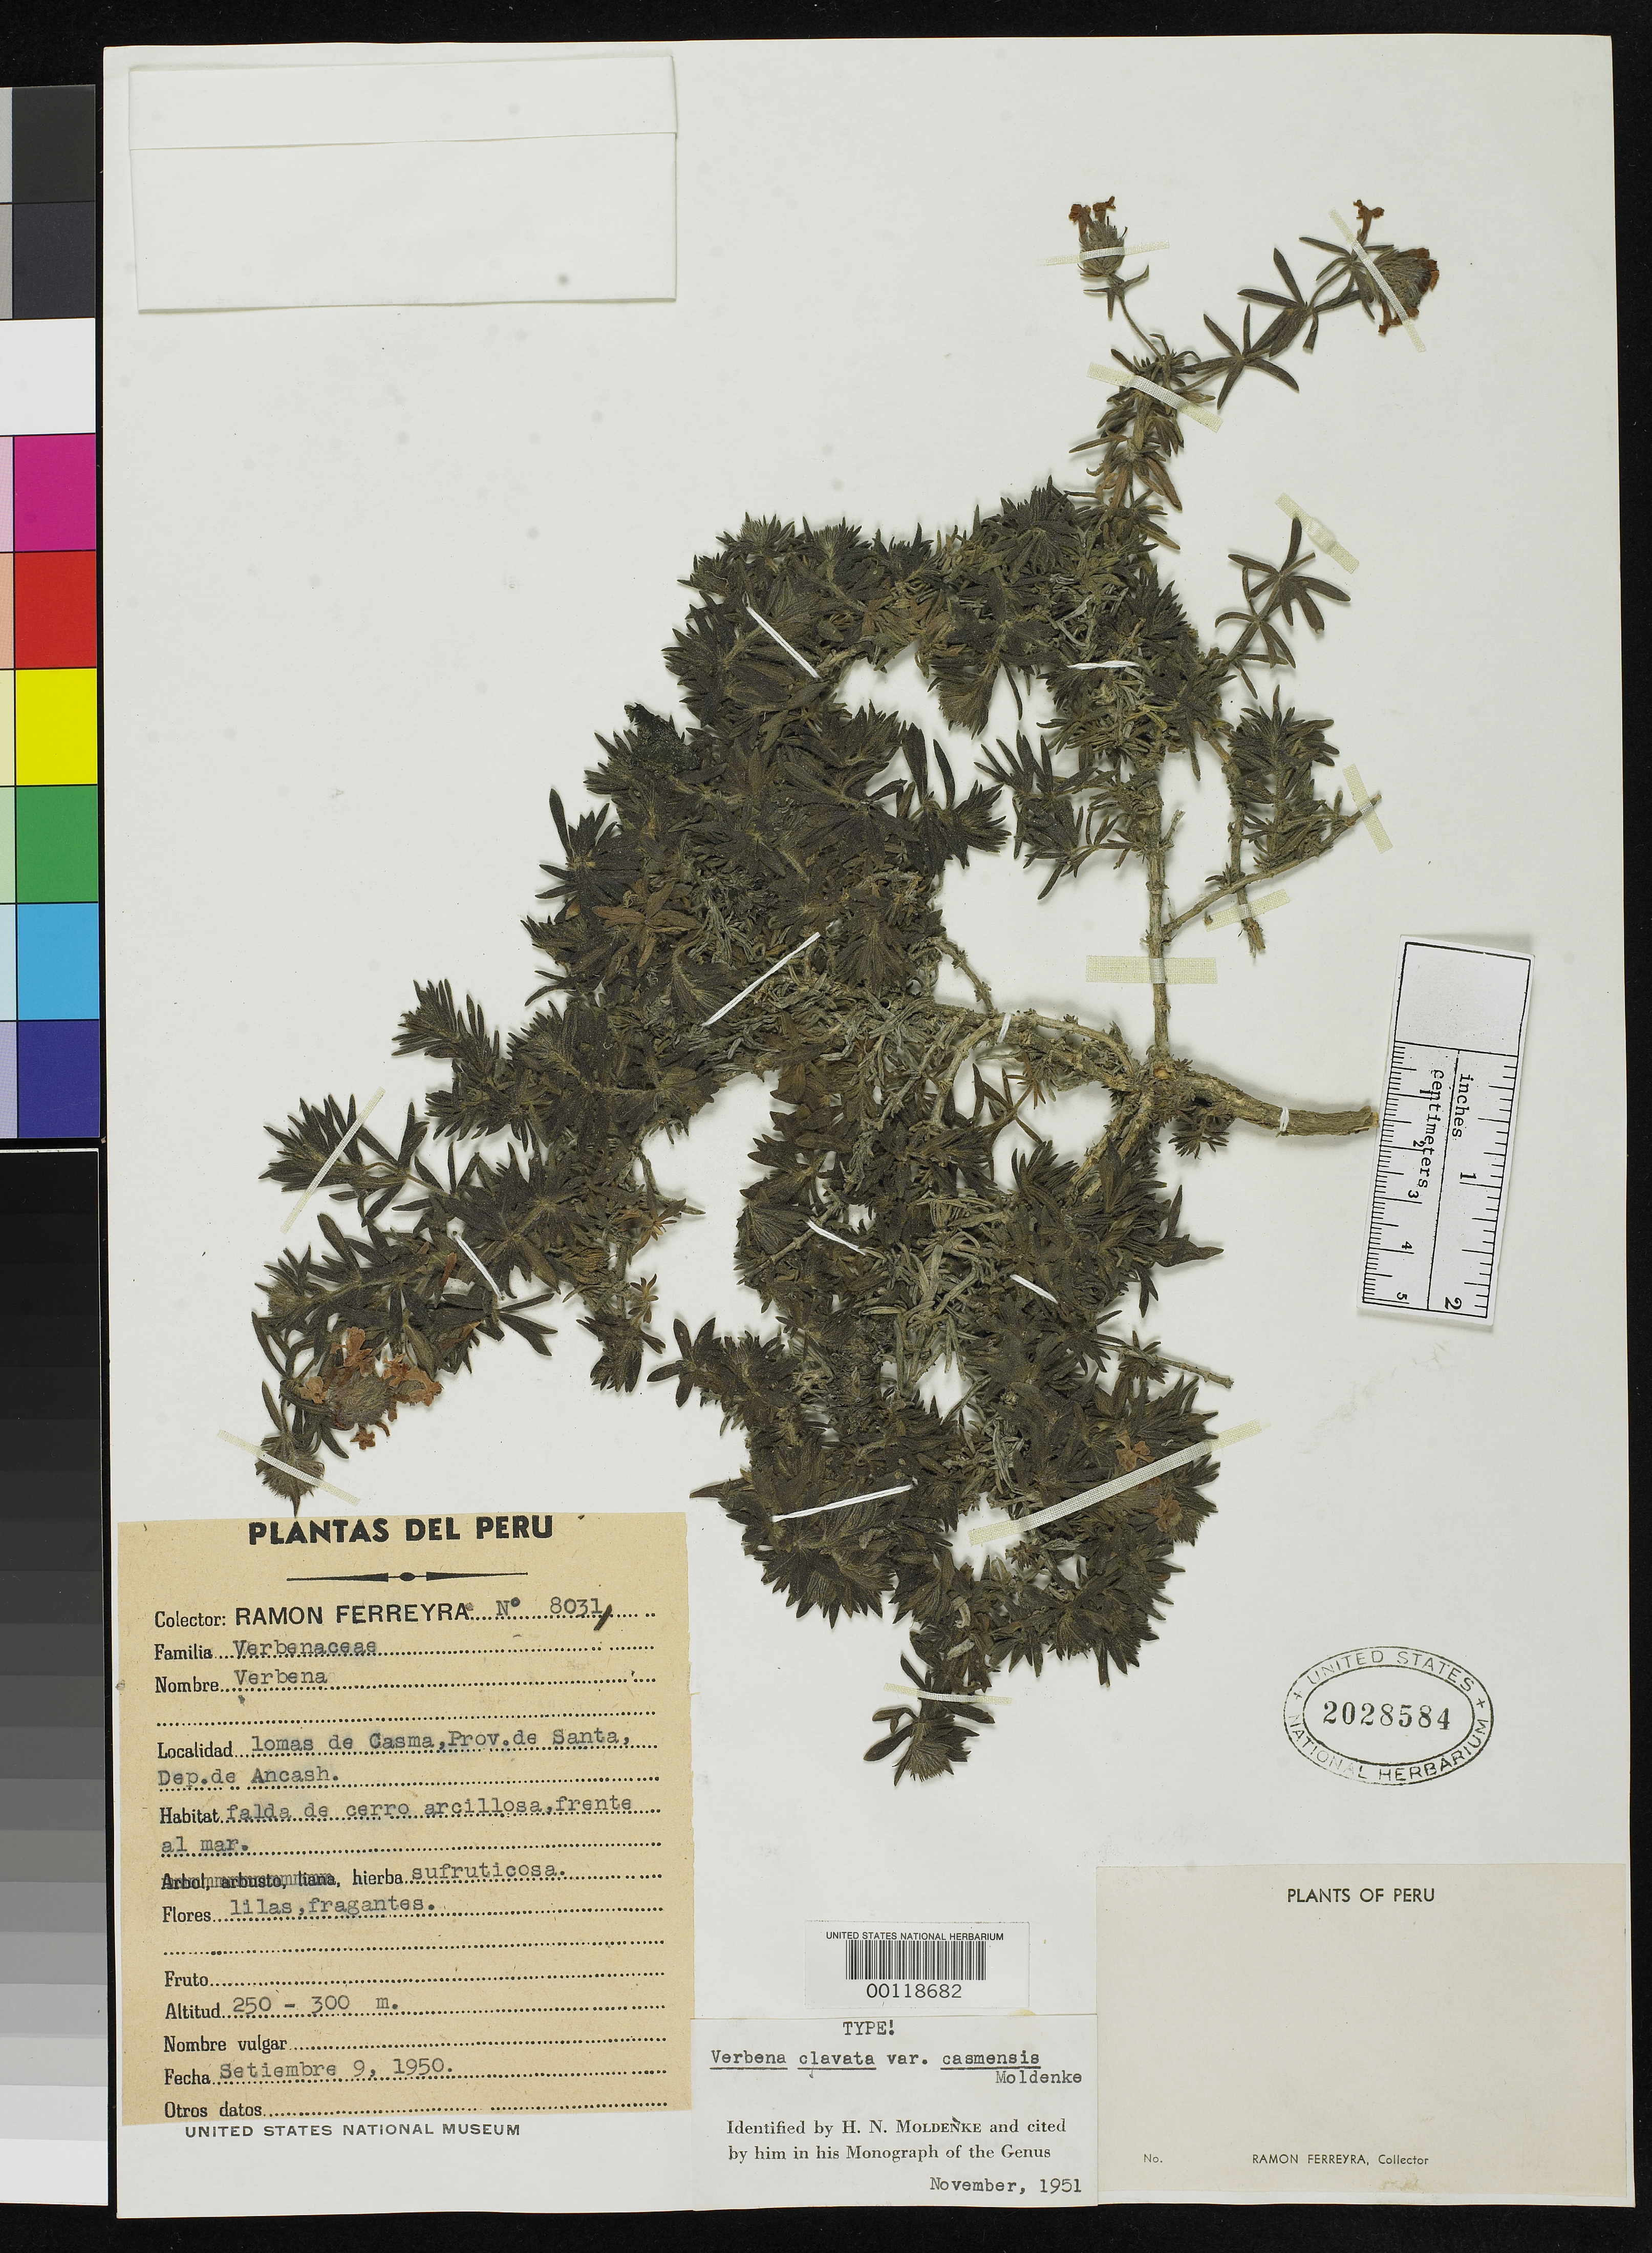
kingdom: Plantae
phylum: Tracheophyta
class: Magnoliopsida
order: Lamiales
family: Verbenaceae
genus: Verbena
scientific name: Verbena clavata var. casmensis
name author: Moldenke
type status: Holotype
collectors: R. A. Ferreyra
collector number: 8031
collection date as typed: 09 Sep 1950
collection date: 1950-09-09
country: Peru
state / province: Ancash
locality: Santa, lomas de Cosma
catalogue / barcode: US 2028584